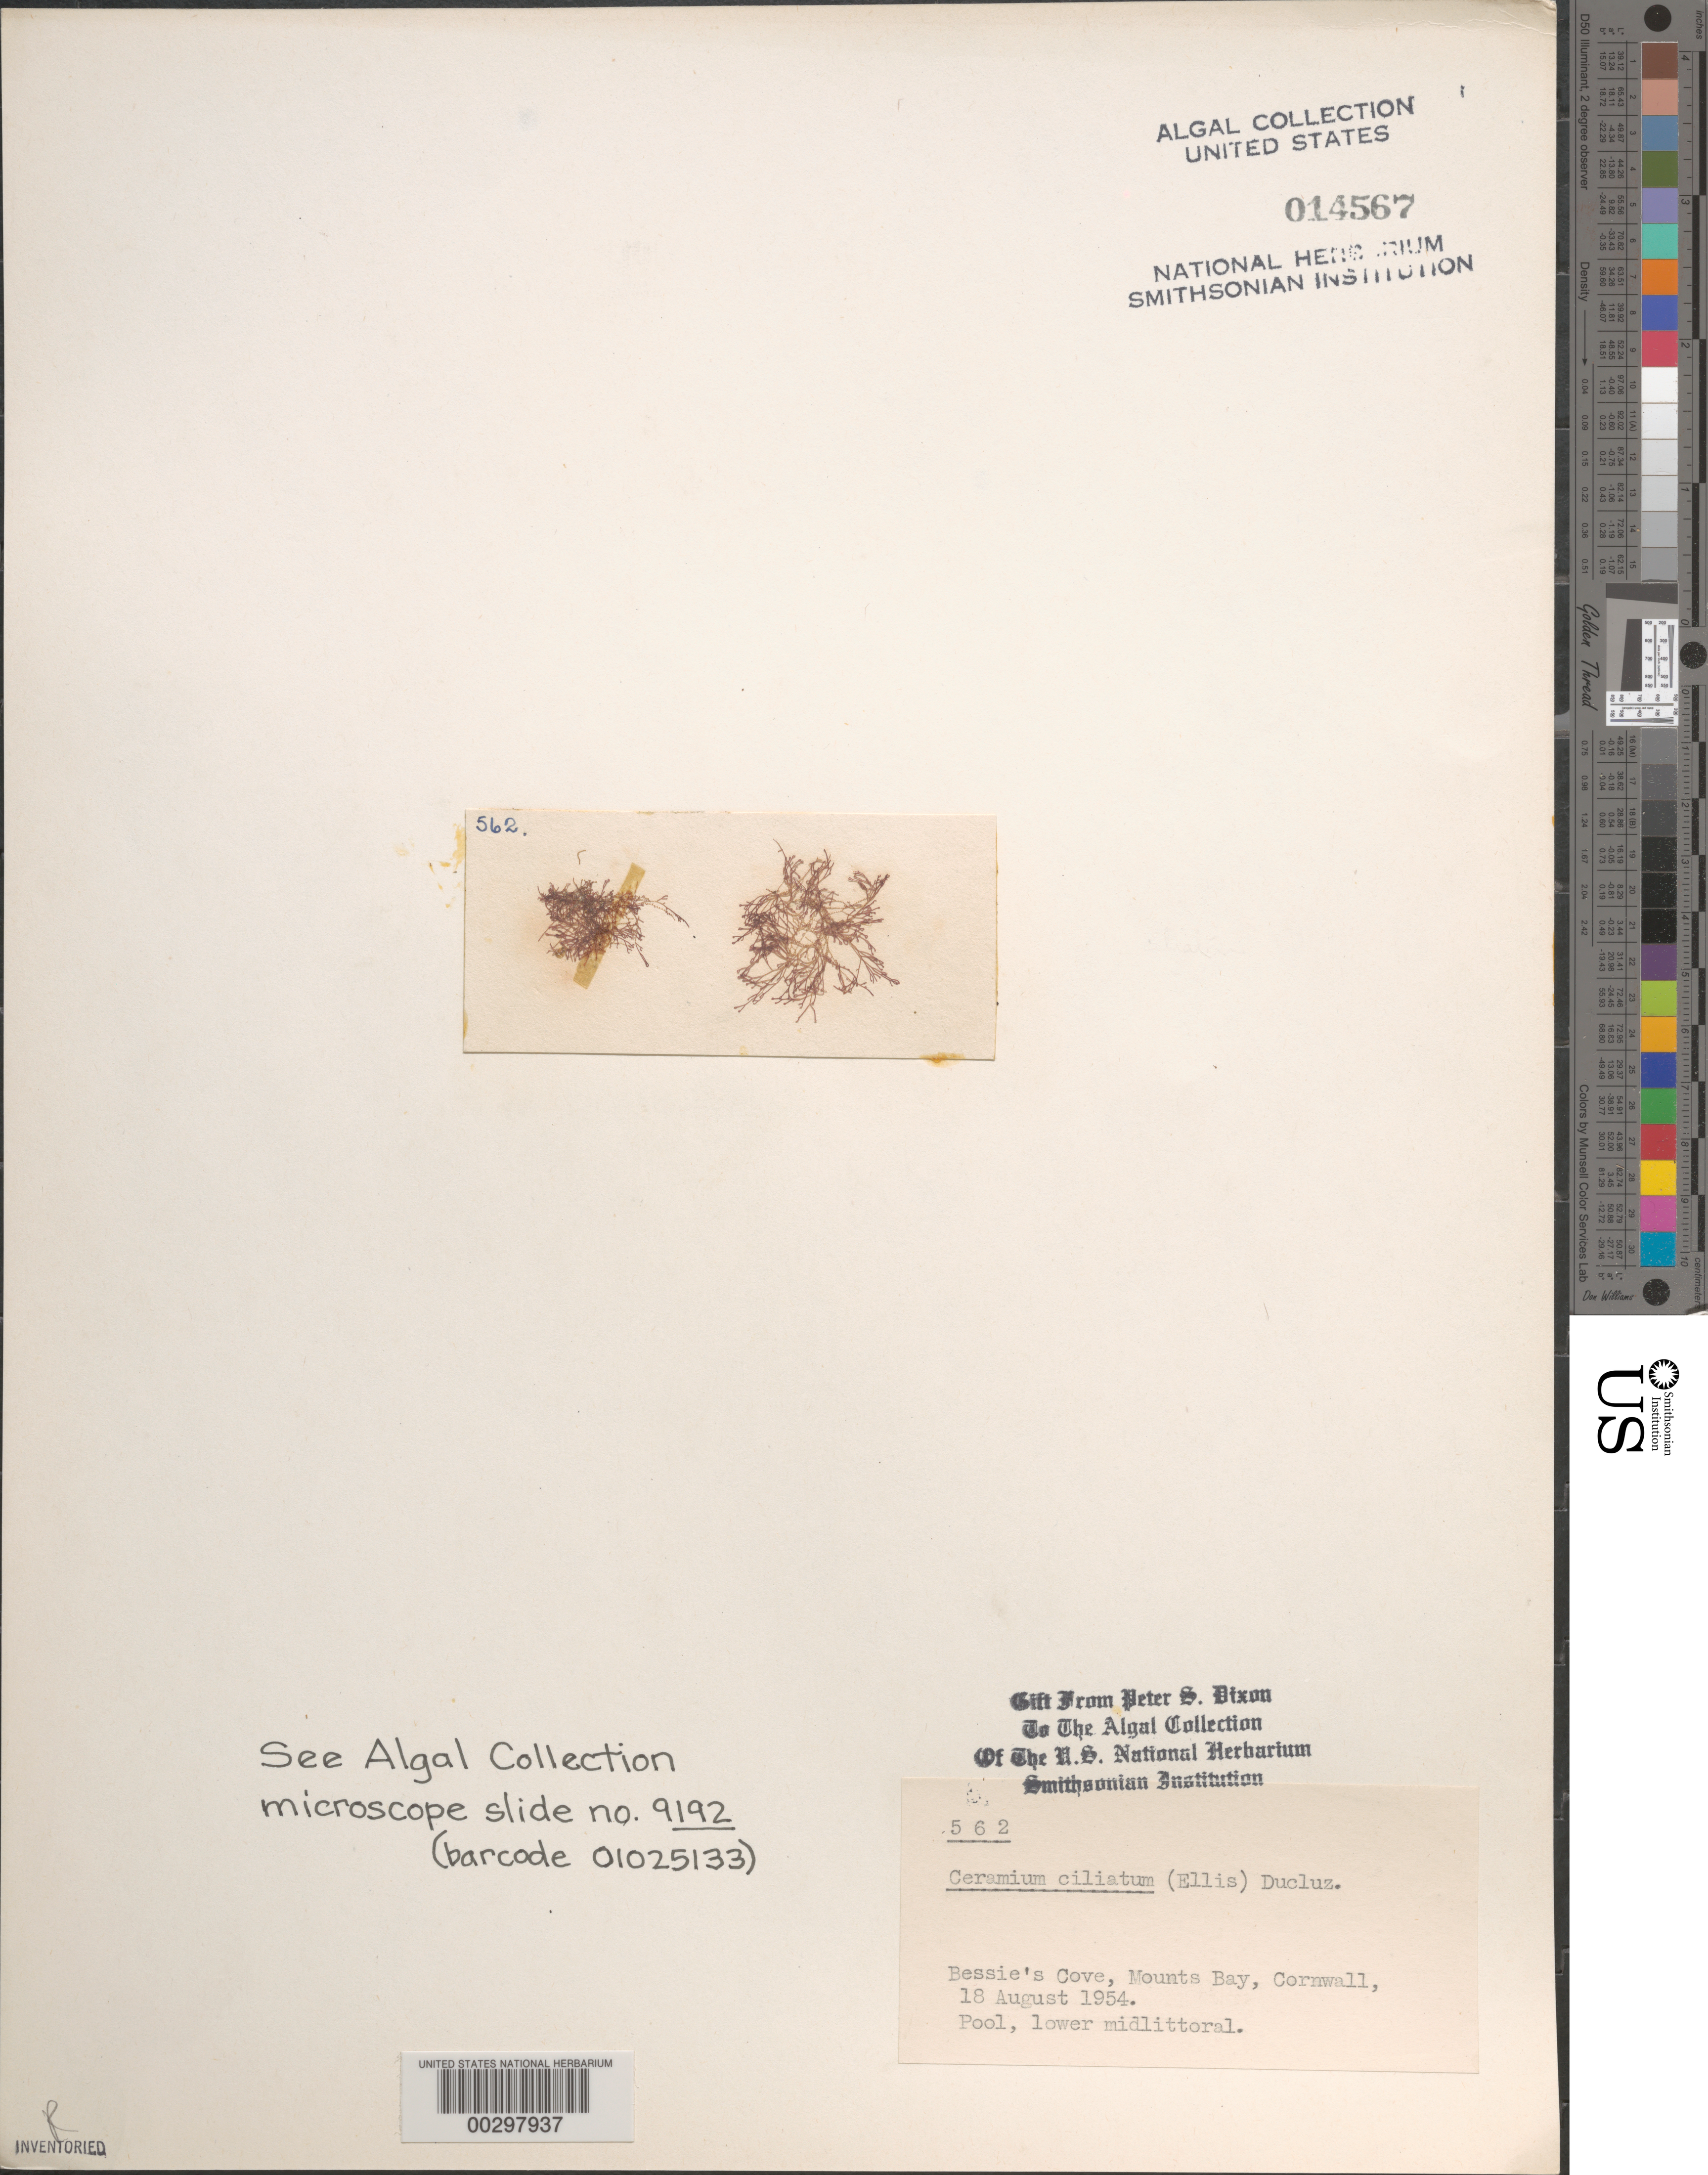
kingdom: Plantae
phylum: Rhodophyta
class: Florideophyceae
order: Ceramiales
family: Ceramiaceae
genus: Ceramium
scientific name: Ceramium ciliatum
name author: (J. Ellis) Ducluzeau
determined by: Dixon, P. S.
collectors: P. S. Dixon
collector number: PSD 562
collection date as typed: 18 Aug 1954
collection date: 1954-08-18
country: United Kingdom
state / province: England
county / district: Cornwall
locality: Bessie's Cove, Mounts Bay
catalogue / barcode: US 14567